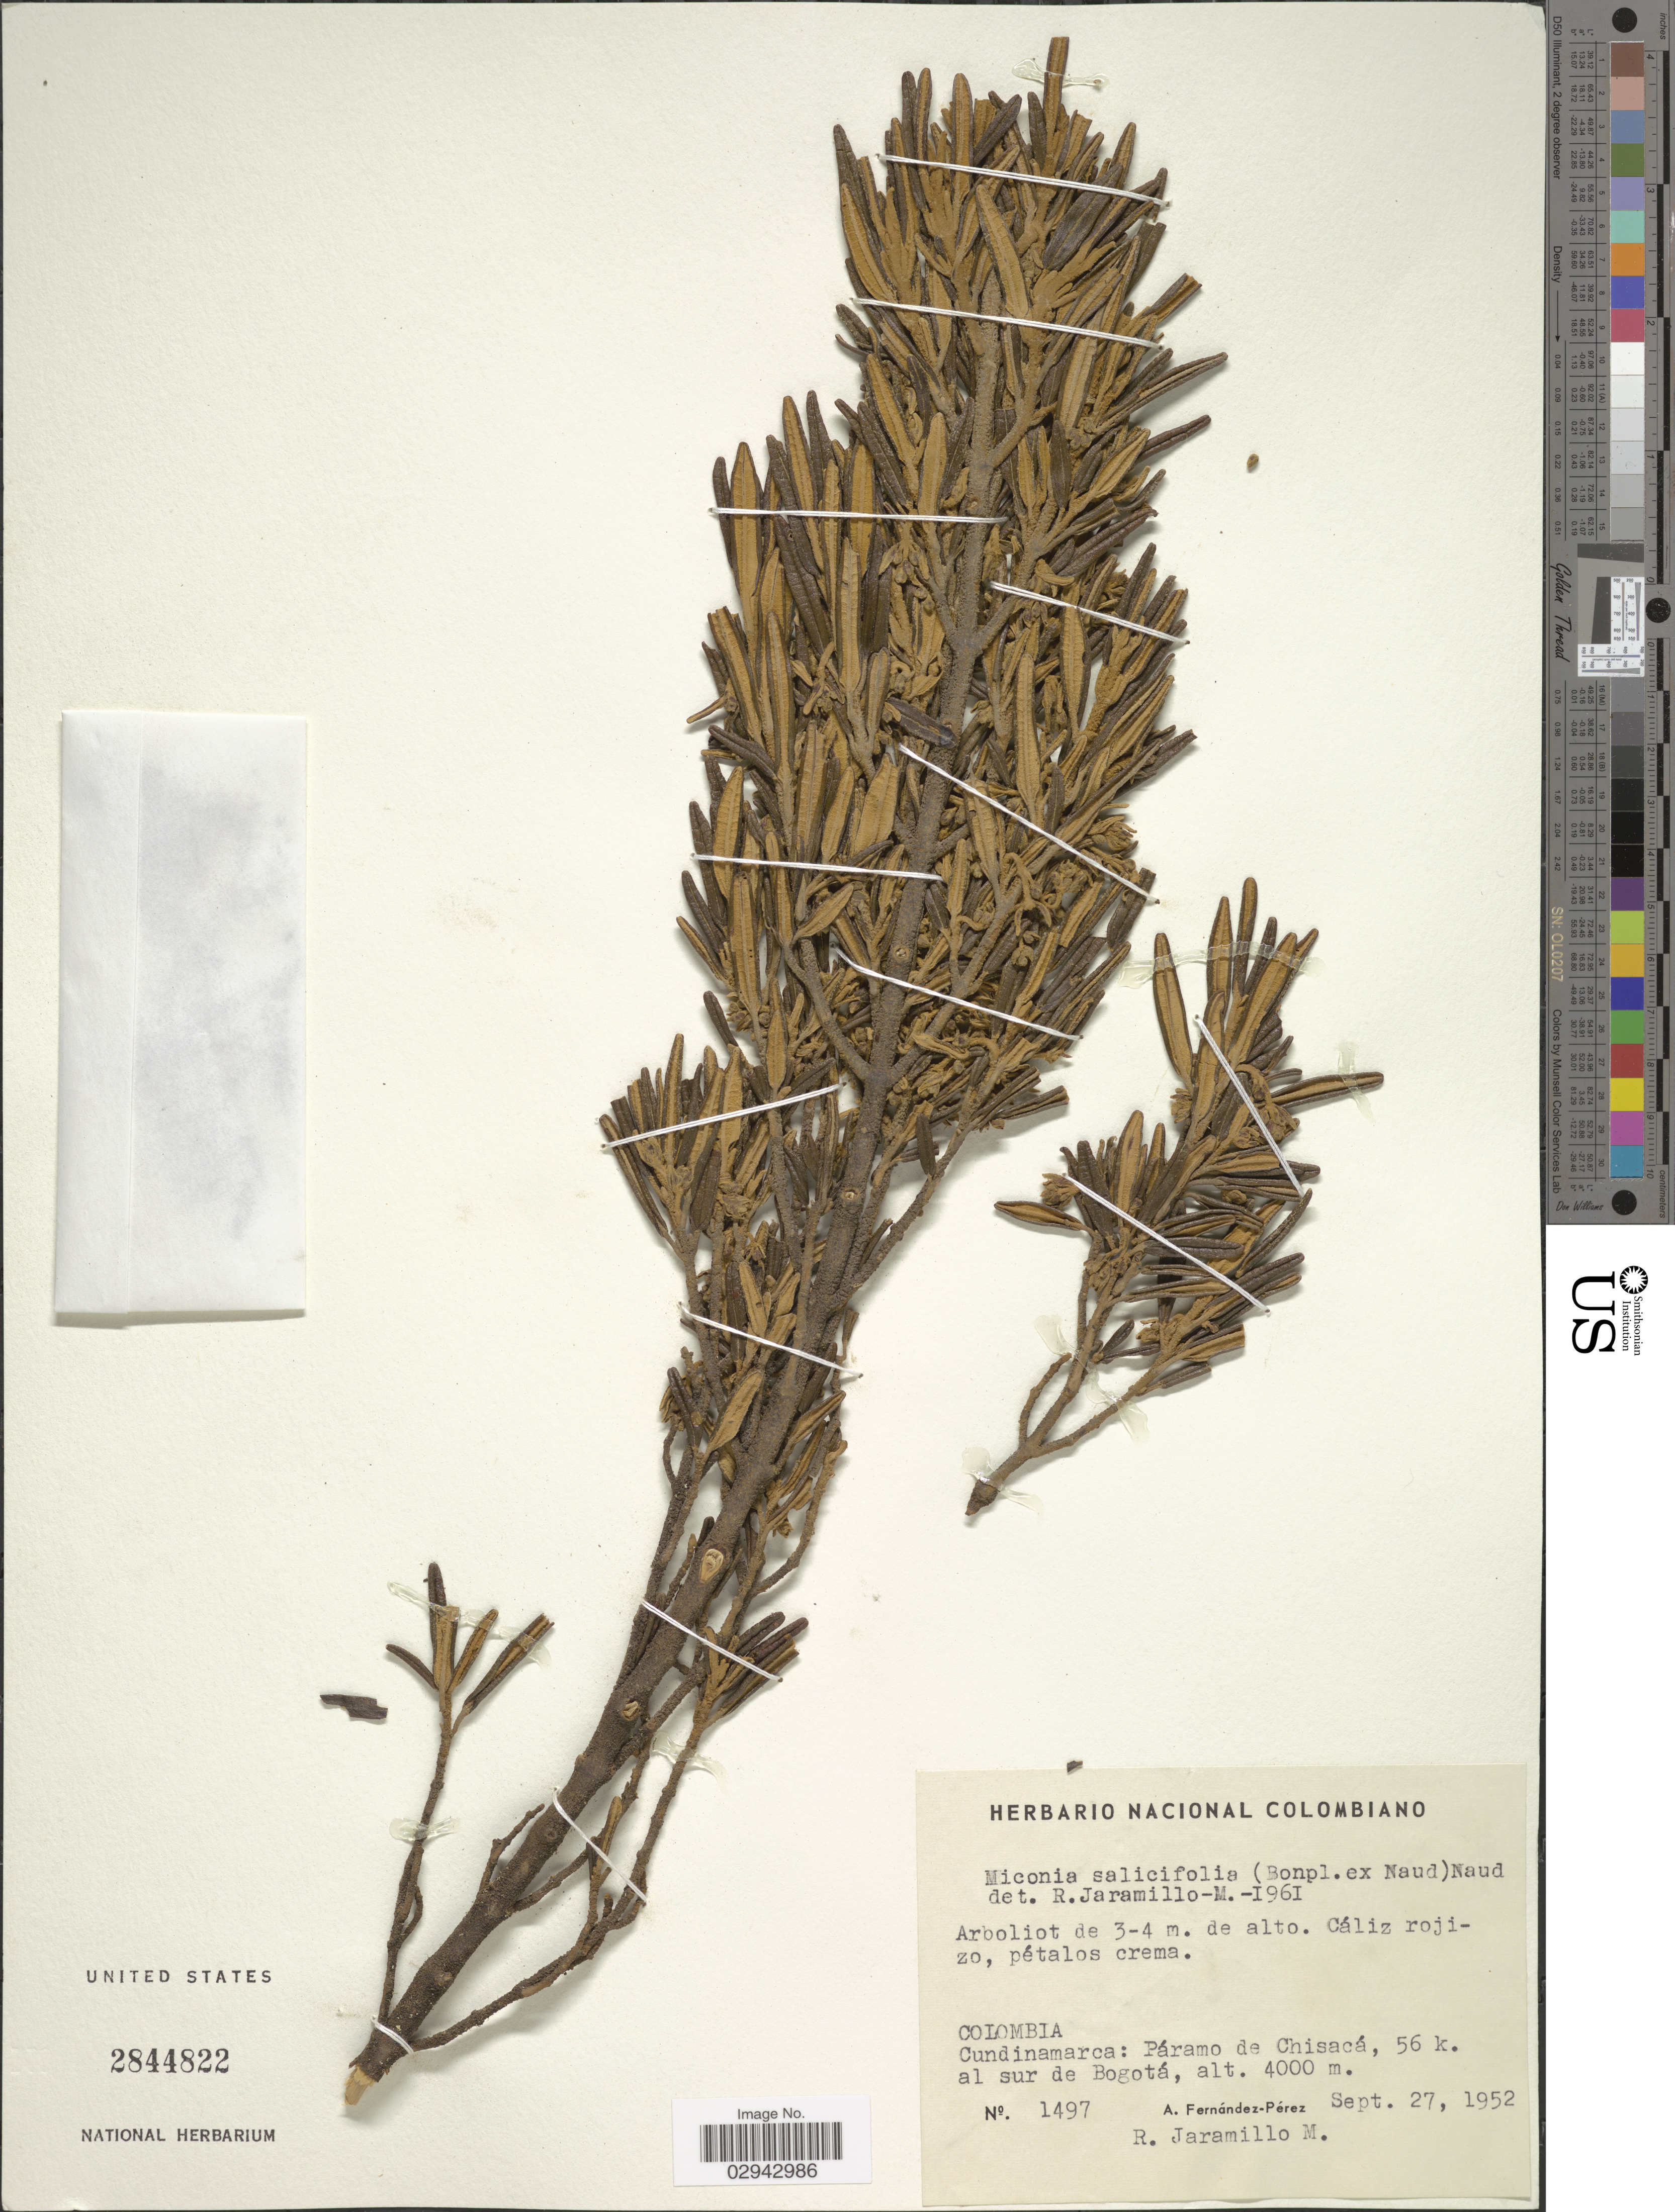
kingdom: Plantae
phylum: Tracheophyta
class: Magnoliopsida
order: Myrtales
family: Melastomataceae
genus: Miconia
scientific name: Miconia salicifolia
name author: (Bonpl.) Naudin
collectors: A. Fernández-Pérez & R. Jaramillo M.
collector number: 1497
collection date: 1952-09-27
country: Colombia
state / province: Cundinamarca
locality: Páramo de Chisacá, 56 k. al sur de Bogotá.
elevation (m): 4000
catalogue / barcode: US 2844822